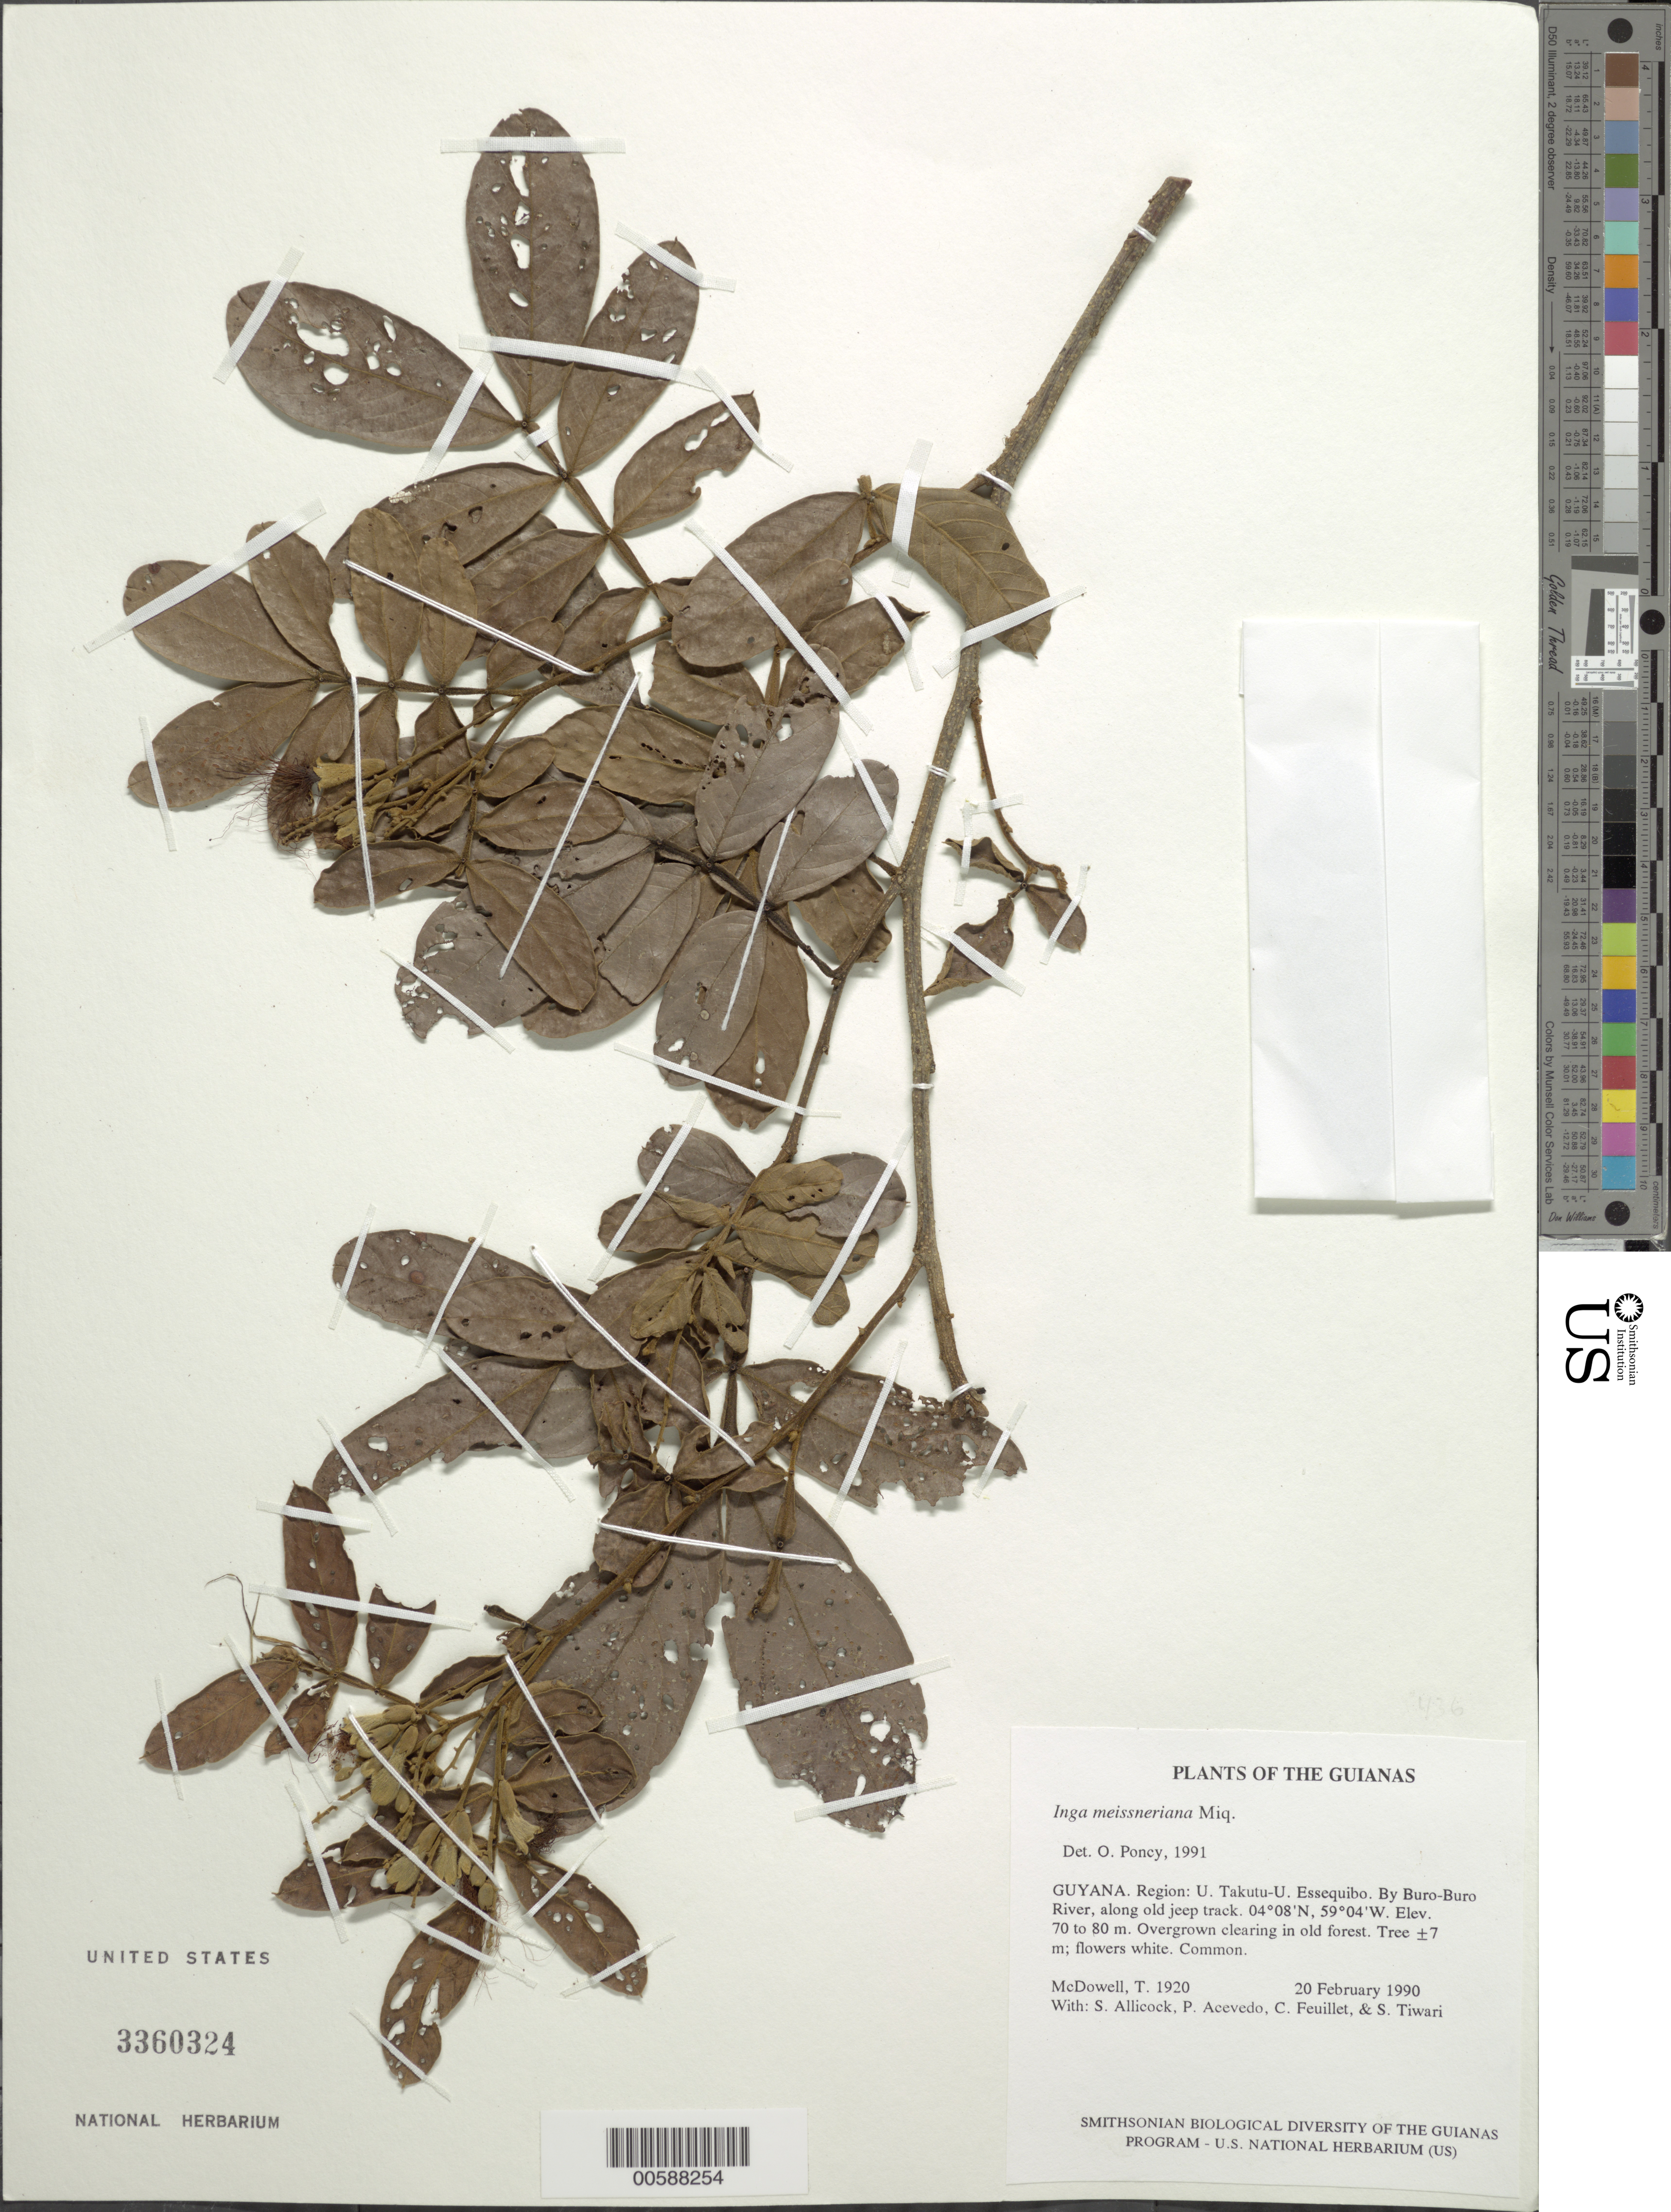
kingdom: Plantae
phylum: Tracheophyta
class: Magnoliopsida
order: Fabales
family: Fabaceae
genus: Inga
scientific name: Inga vera subsp. affinis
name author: (DC.) T.D. Penn.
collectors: T. McDowell, S. Allicock, P. Acevedo-Rodr., C. Feuillet & S. Tiwari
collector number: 1920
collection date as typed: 20 February 1990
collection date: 1990-02-20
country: Guyana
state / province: U. Takutu-U. Essequibo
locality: By Buro-Buro River, along old jeep track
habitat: Overgrown clearing in old forest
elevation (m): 70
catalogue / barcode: US 3360324